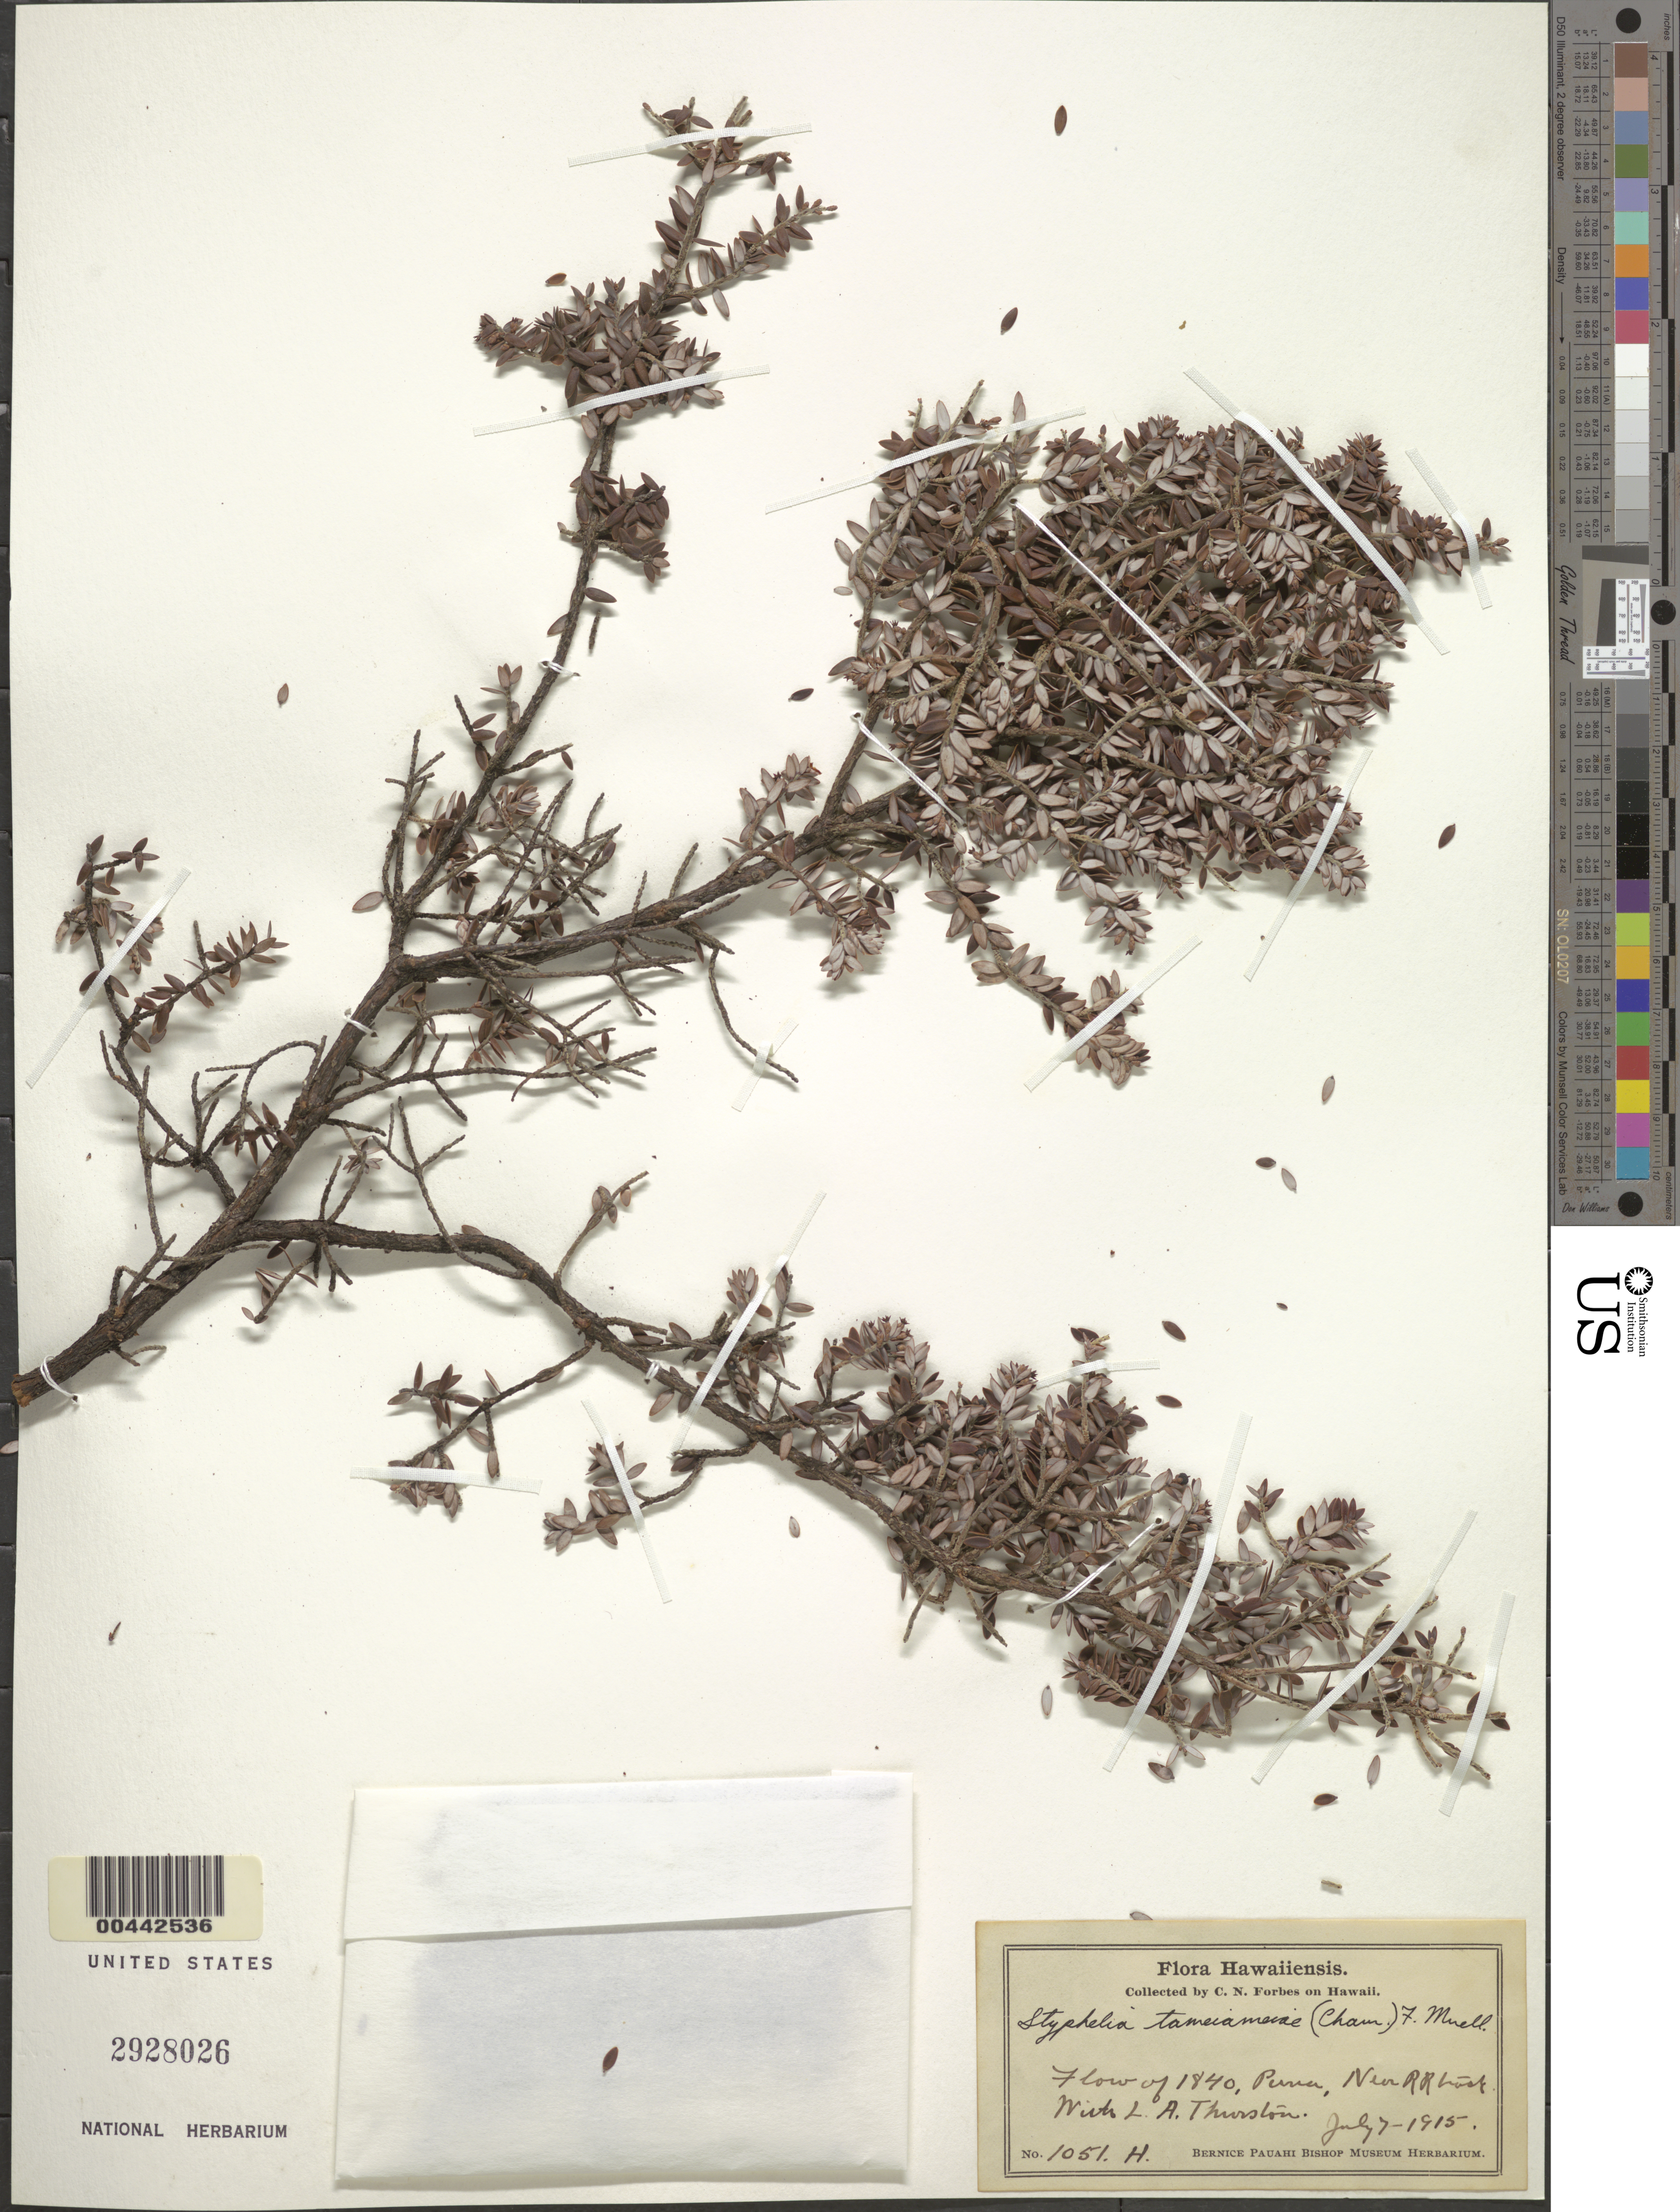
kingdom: Plantae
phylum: Tracheophyta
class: Magnoliopsida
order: Ericales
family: Ericaceae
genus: Leptecophylla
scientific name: Leptecophylla tameiameiae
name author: (Cham. & Schltdl.) C.M. Weiller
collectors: C. N. Forbes & L. Thurston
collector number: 1051.H.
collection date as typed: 7 Jul 1915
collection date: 1915-07-07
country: United States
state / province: Hawaii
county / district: Hawaii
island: Hawaii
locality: Flow of 1840, Puna, Near RR track.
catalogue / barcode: US 2928026